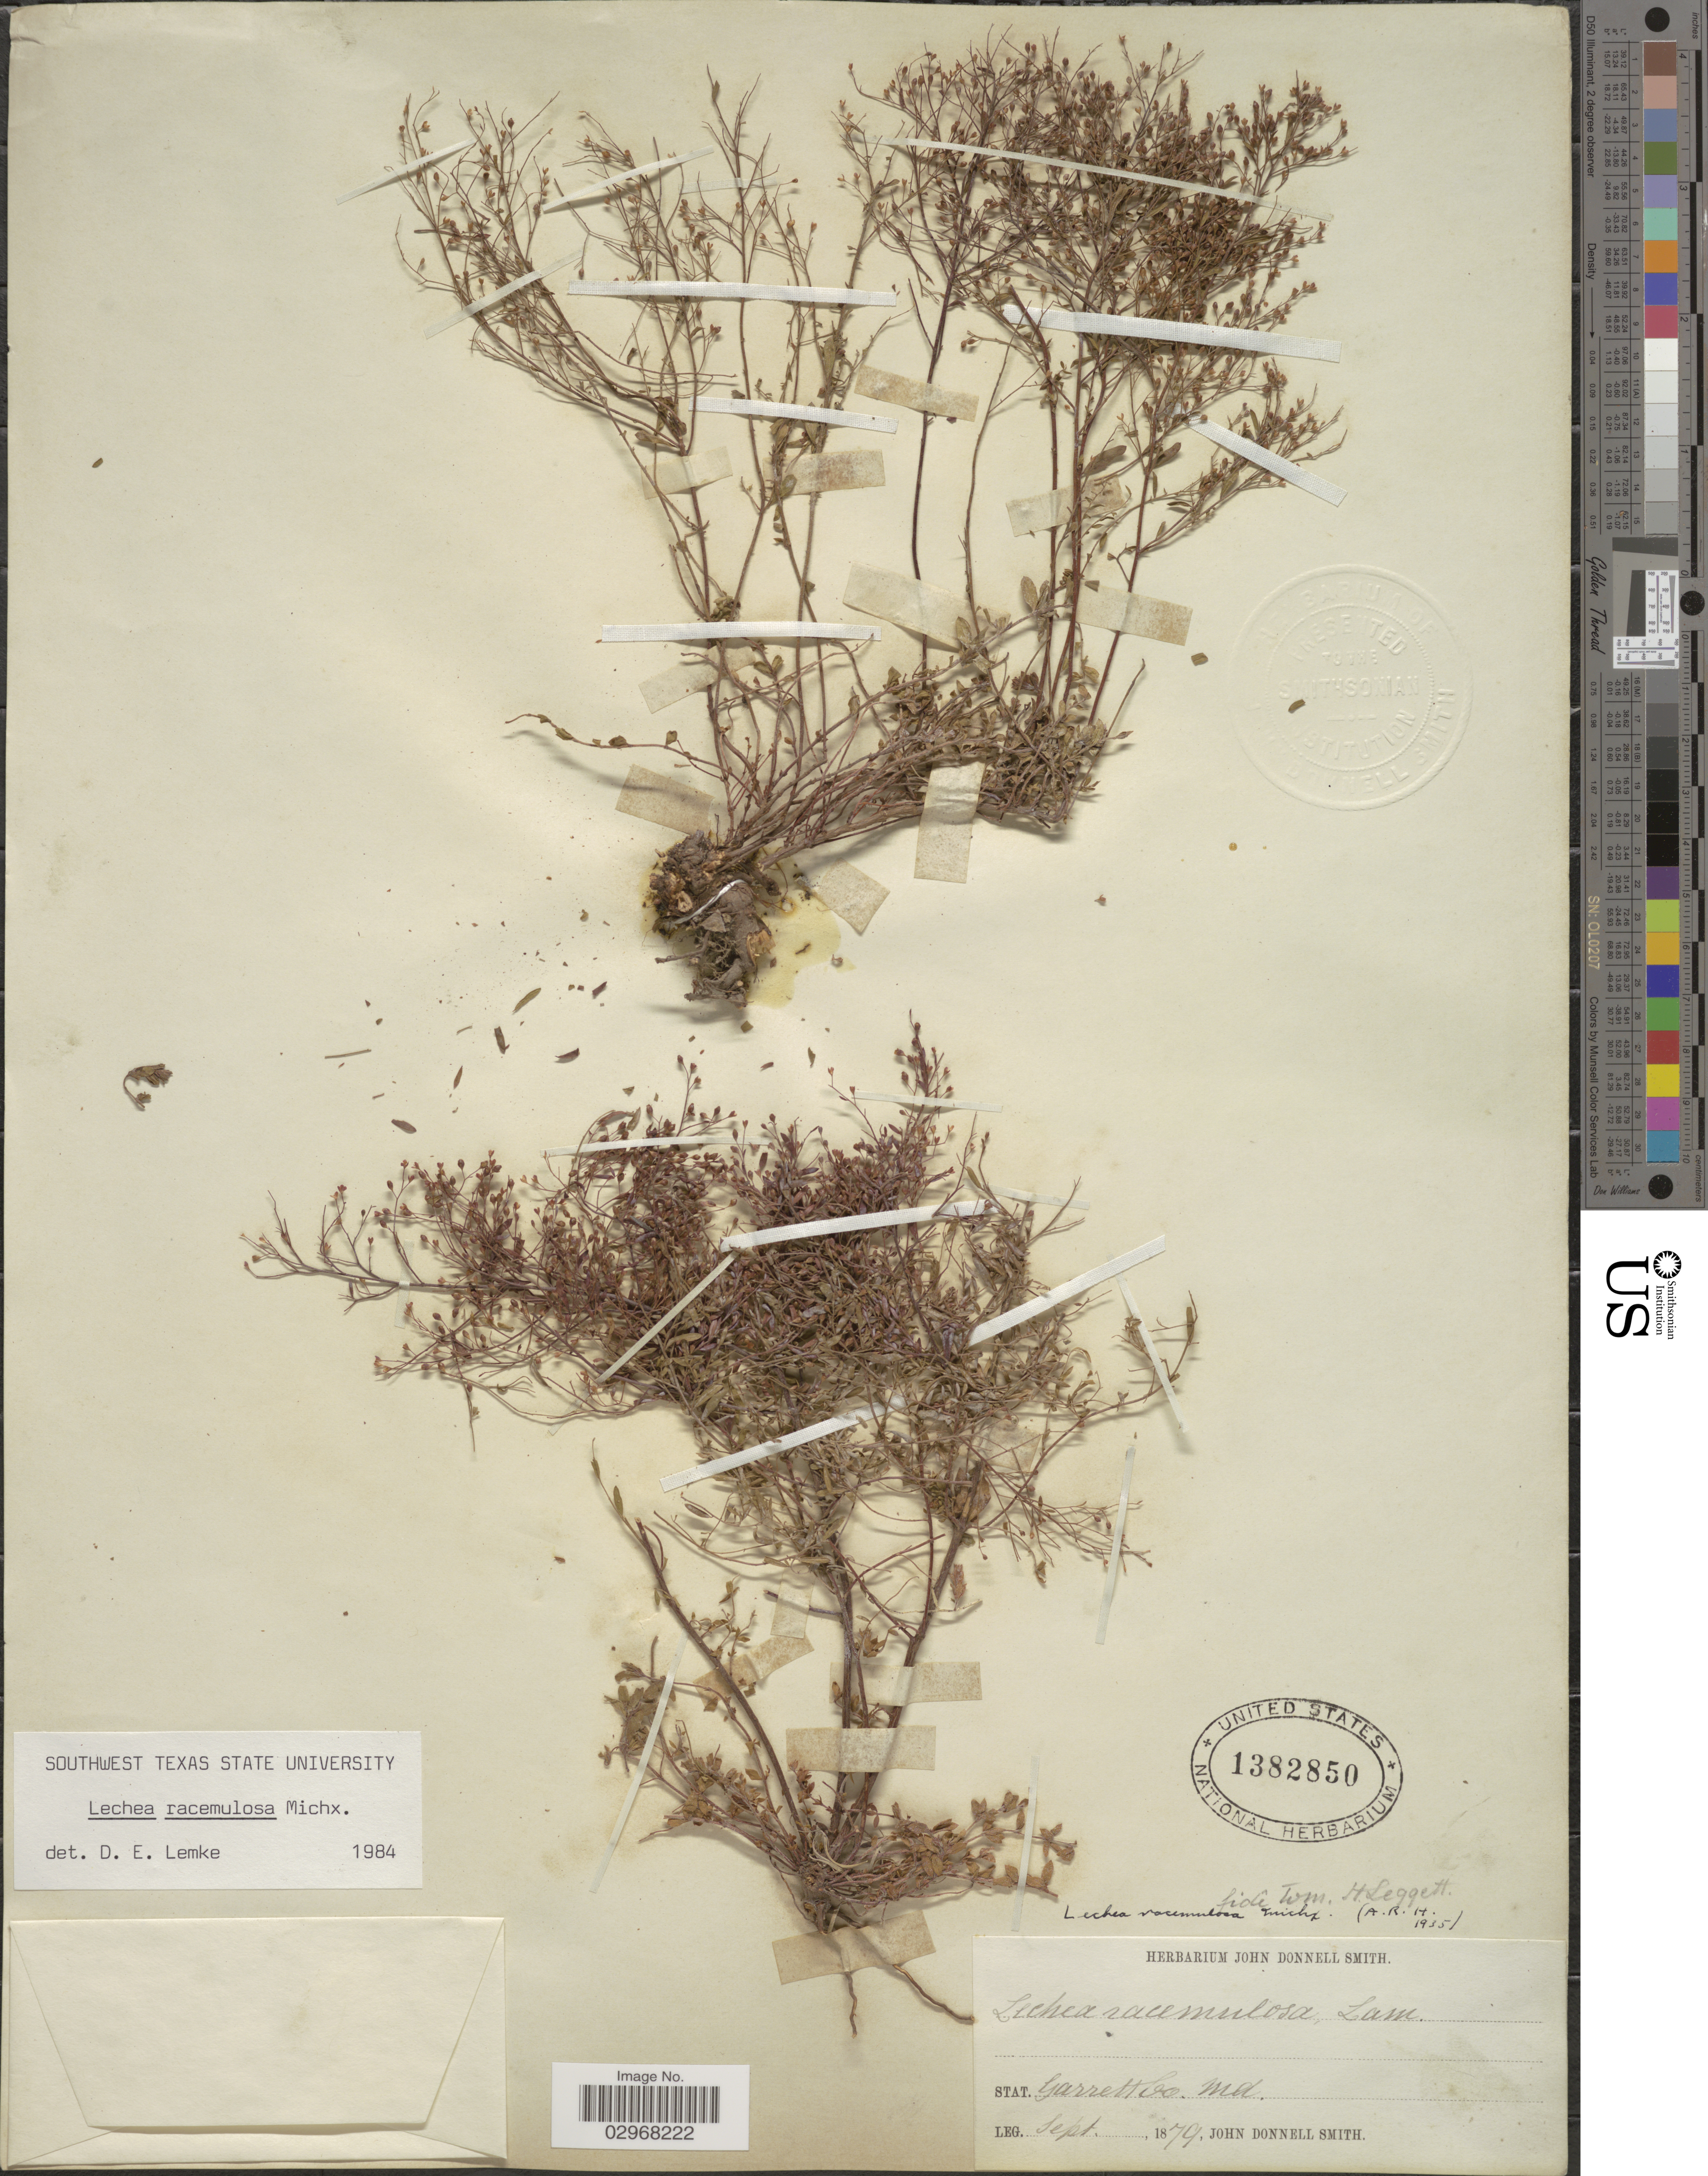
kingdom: Plantae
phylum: Tracheophyta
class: Magnoliopsida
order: Malvales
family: Cistaceae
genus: Lechea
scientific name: Lechea racemulosa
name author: Michx.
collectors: J. Donnell Smith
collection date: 1879-09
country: United States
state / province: Maryland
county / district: Garrett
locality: Garrett Co.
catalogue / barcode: US 1382850